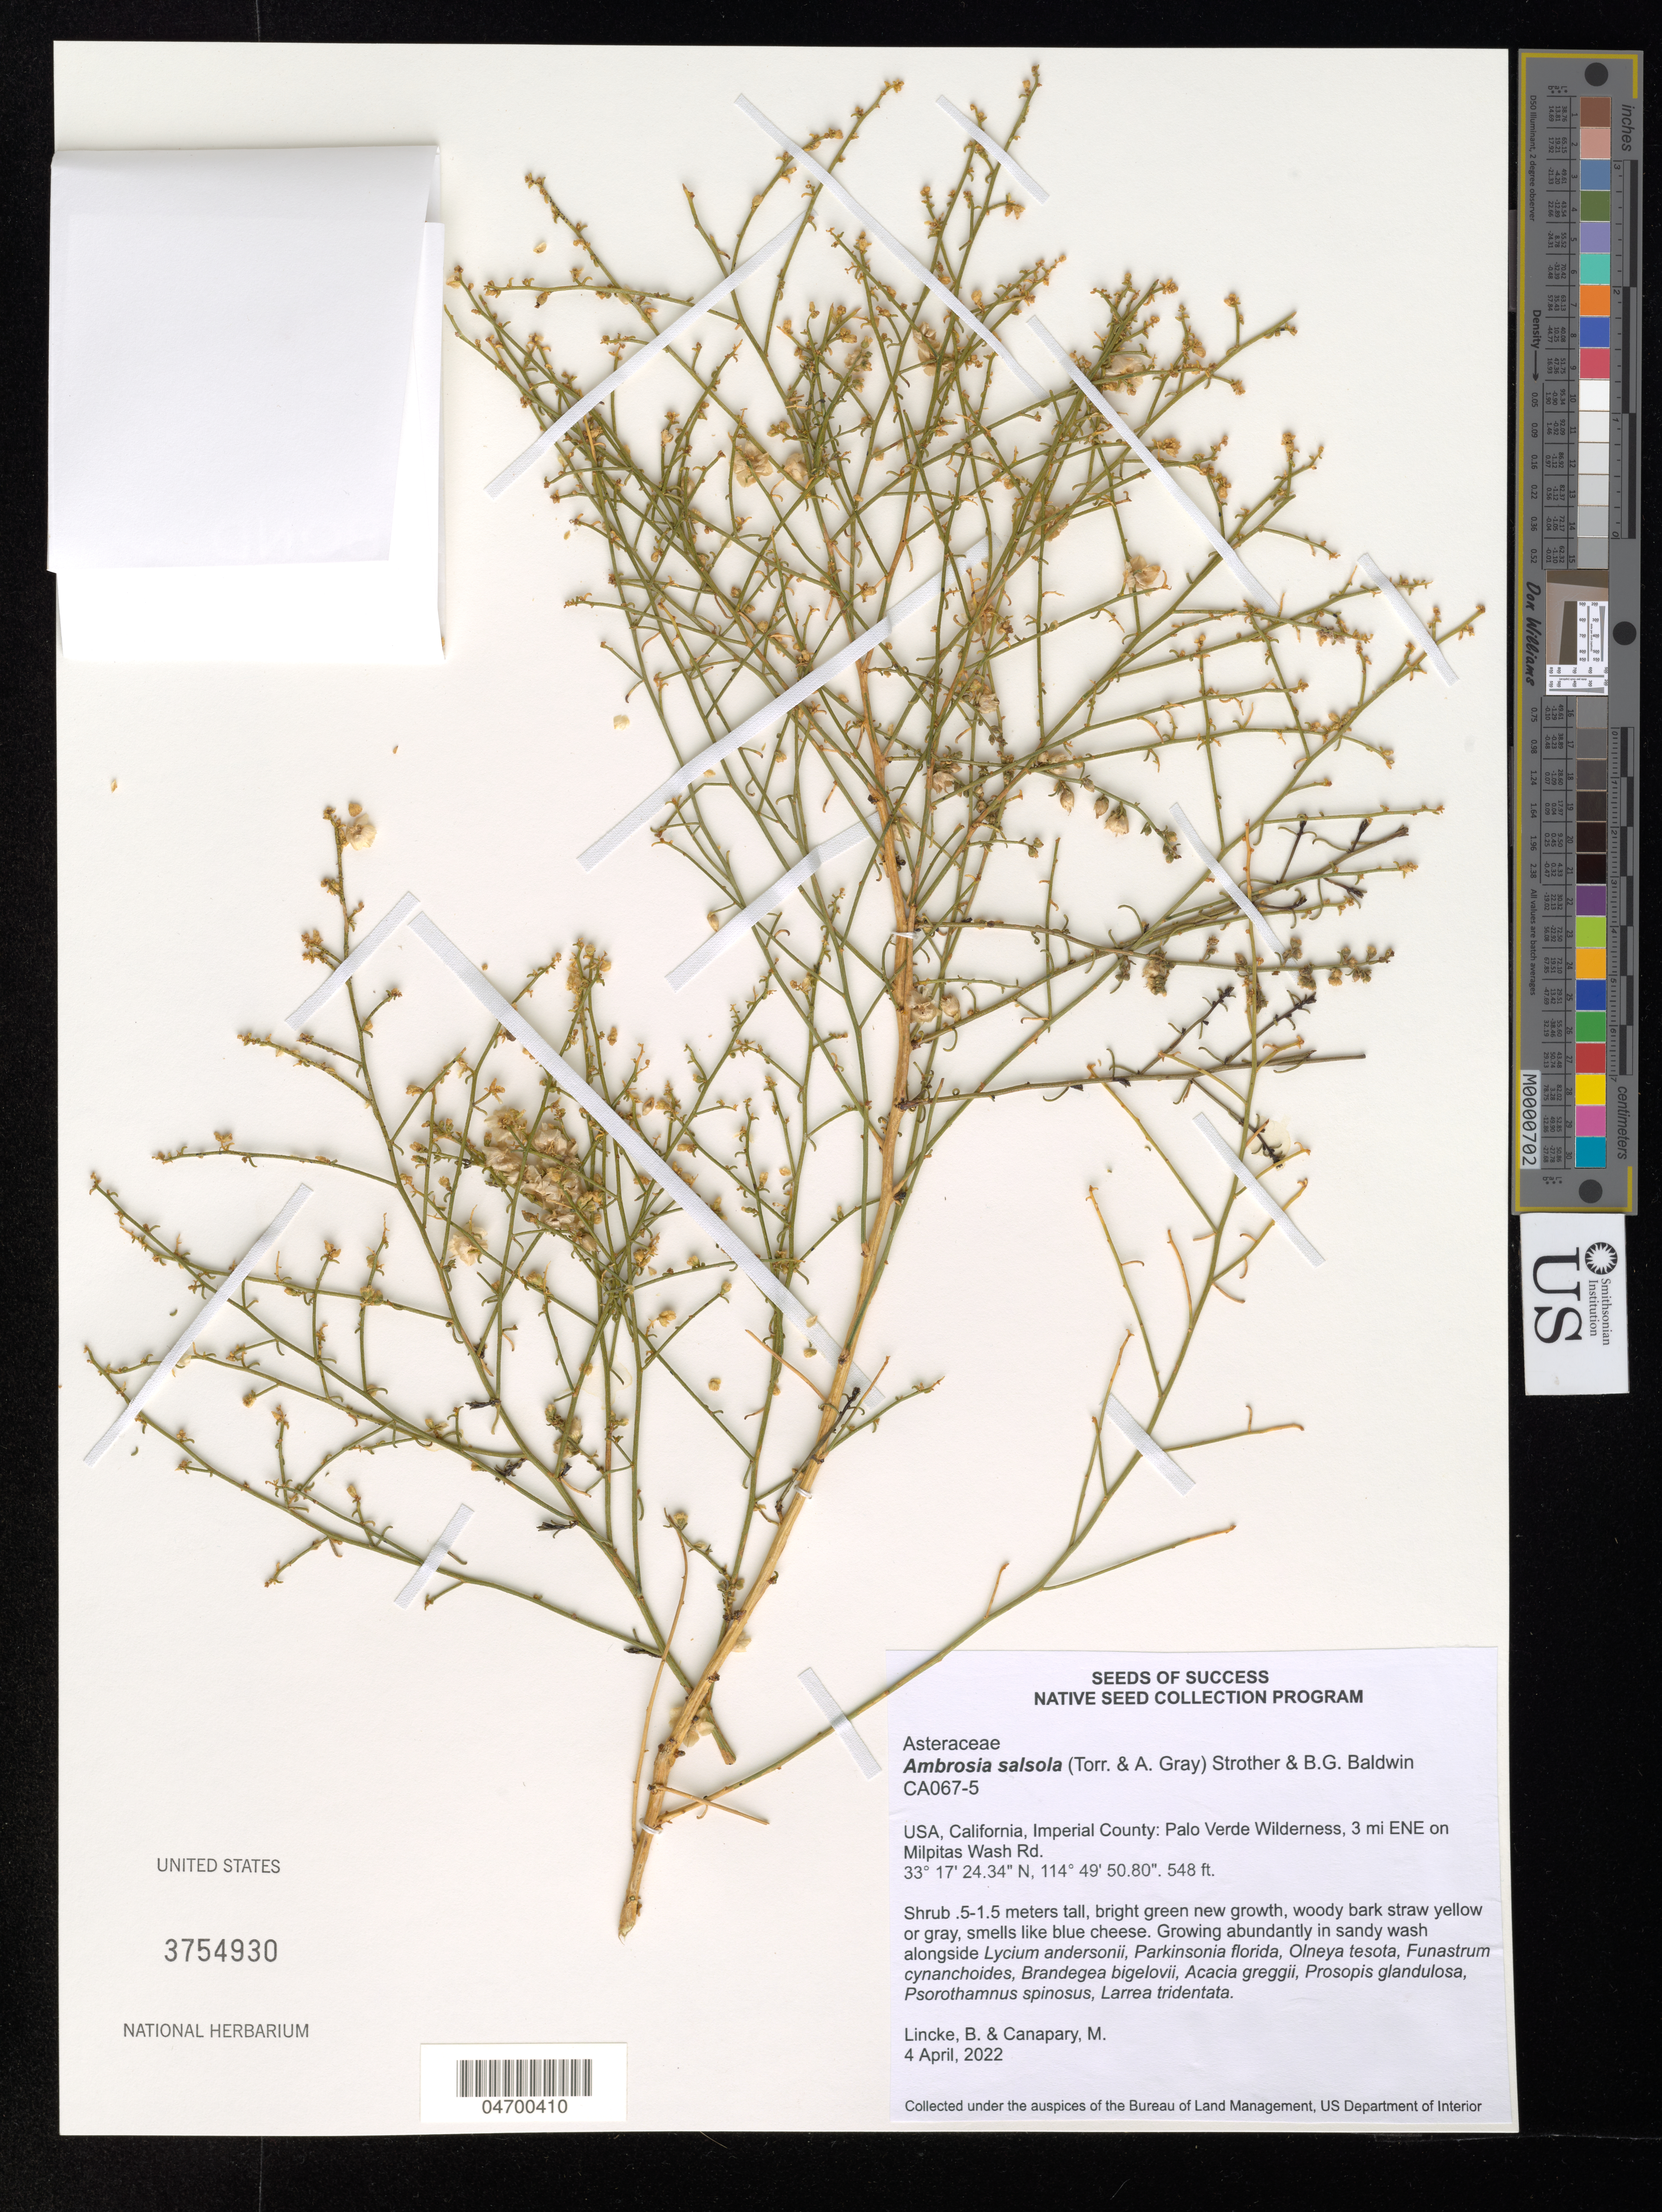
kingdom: Plantae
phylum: Tracheophyta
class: Magnoliopsida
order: Asterales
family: Asteraceae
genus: Ambrosia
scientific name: Ambrosia salsola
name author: (Torr. & A. Gray) Strother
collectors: B. Lincke & I. Engilis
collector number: CA067-5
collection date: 2022-04-04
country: United States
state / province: California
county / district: Imperial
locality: Imperial County: Palo Verde Wilderness, 3 mi ENE on Milpitas Wash Rd.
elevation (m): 167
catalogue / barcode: US 3754930